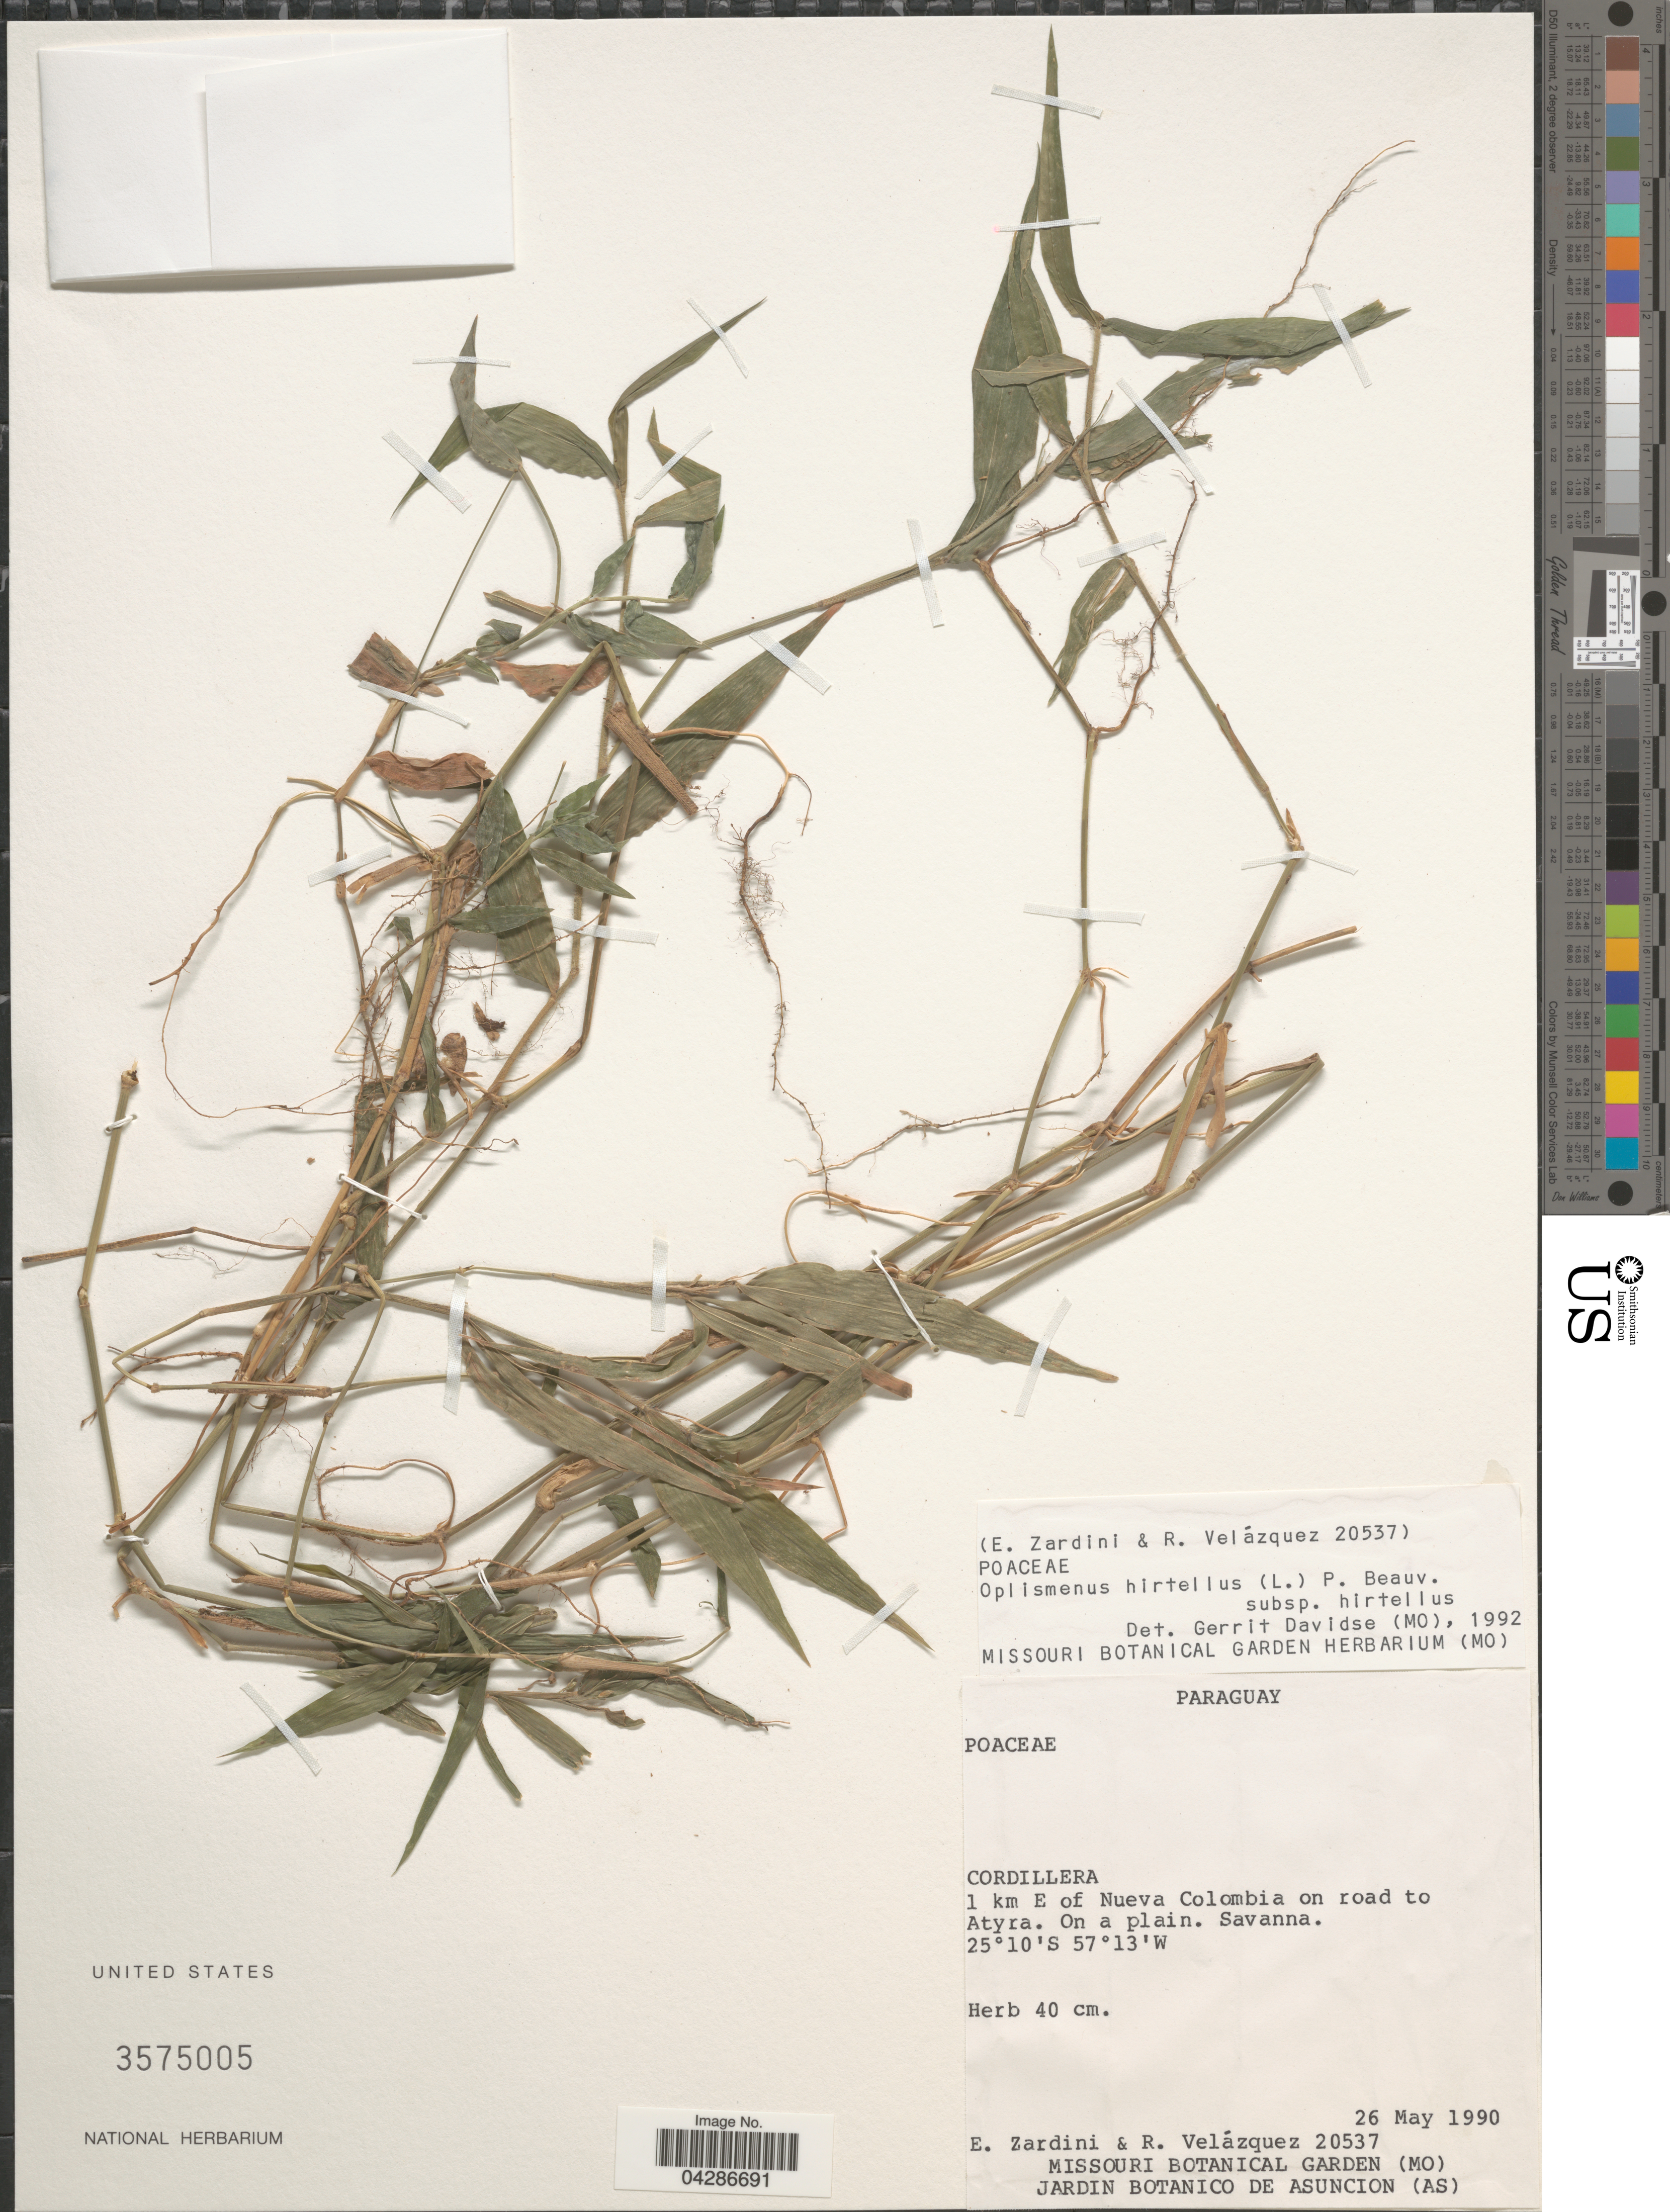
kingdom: Plantae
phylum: Tracheophyta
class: Liliopsida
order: Poales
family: Poaceae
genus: Oplismenus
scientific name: Oplismenus hirtellus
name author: (L.) P. Beauv.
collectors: E. Zardini & R. Velázquez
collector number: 20537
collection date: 1990-05-26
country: Paraguay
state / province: Cordillera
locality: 1 km E of Nueva Colombia on road to Atyra.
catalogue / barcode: US 3575005